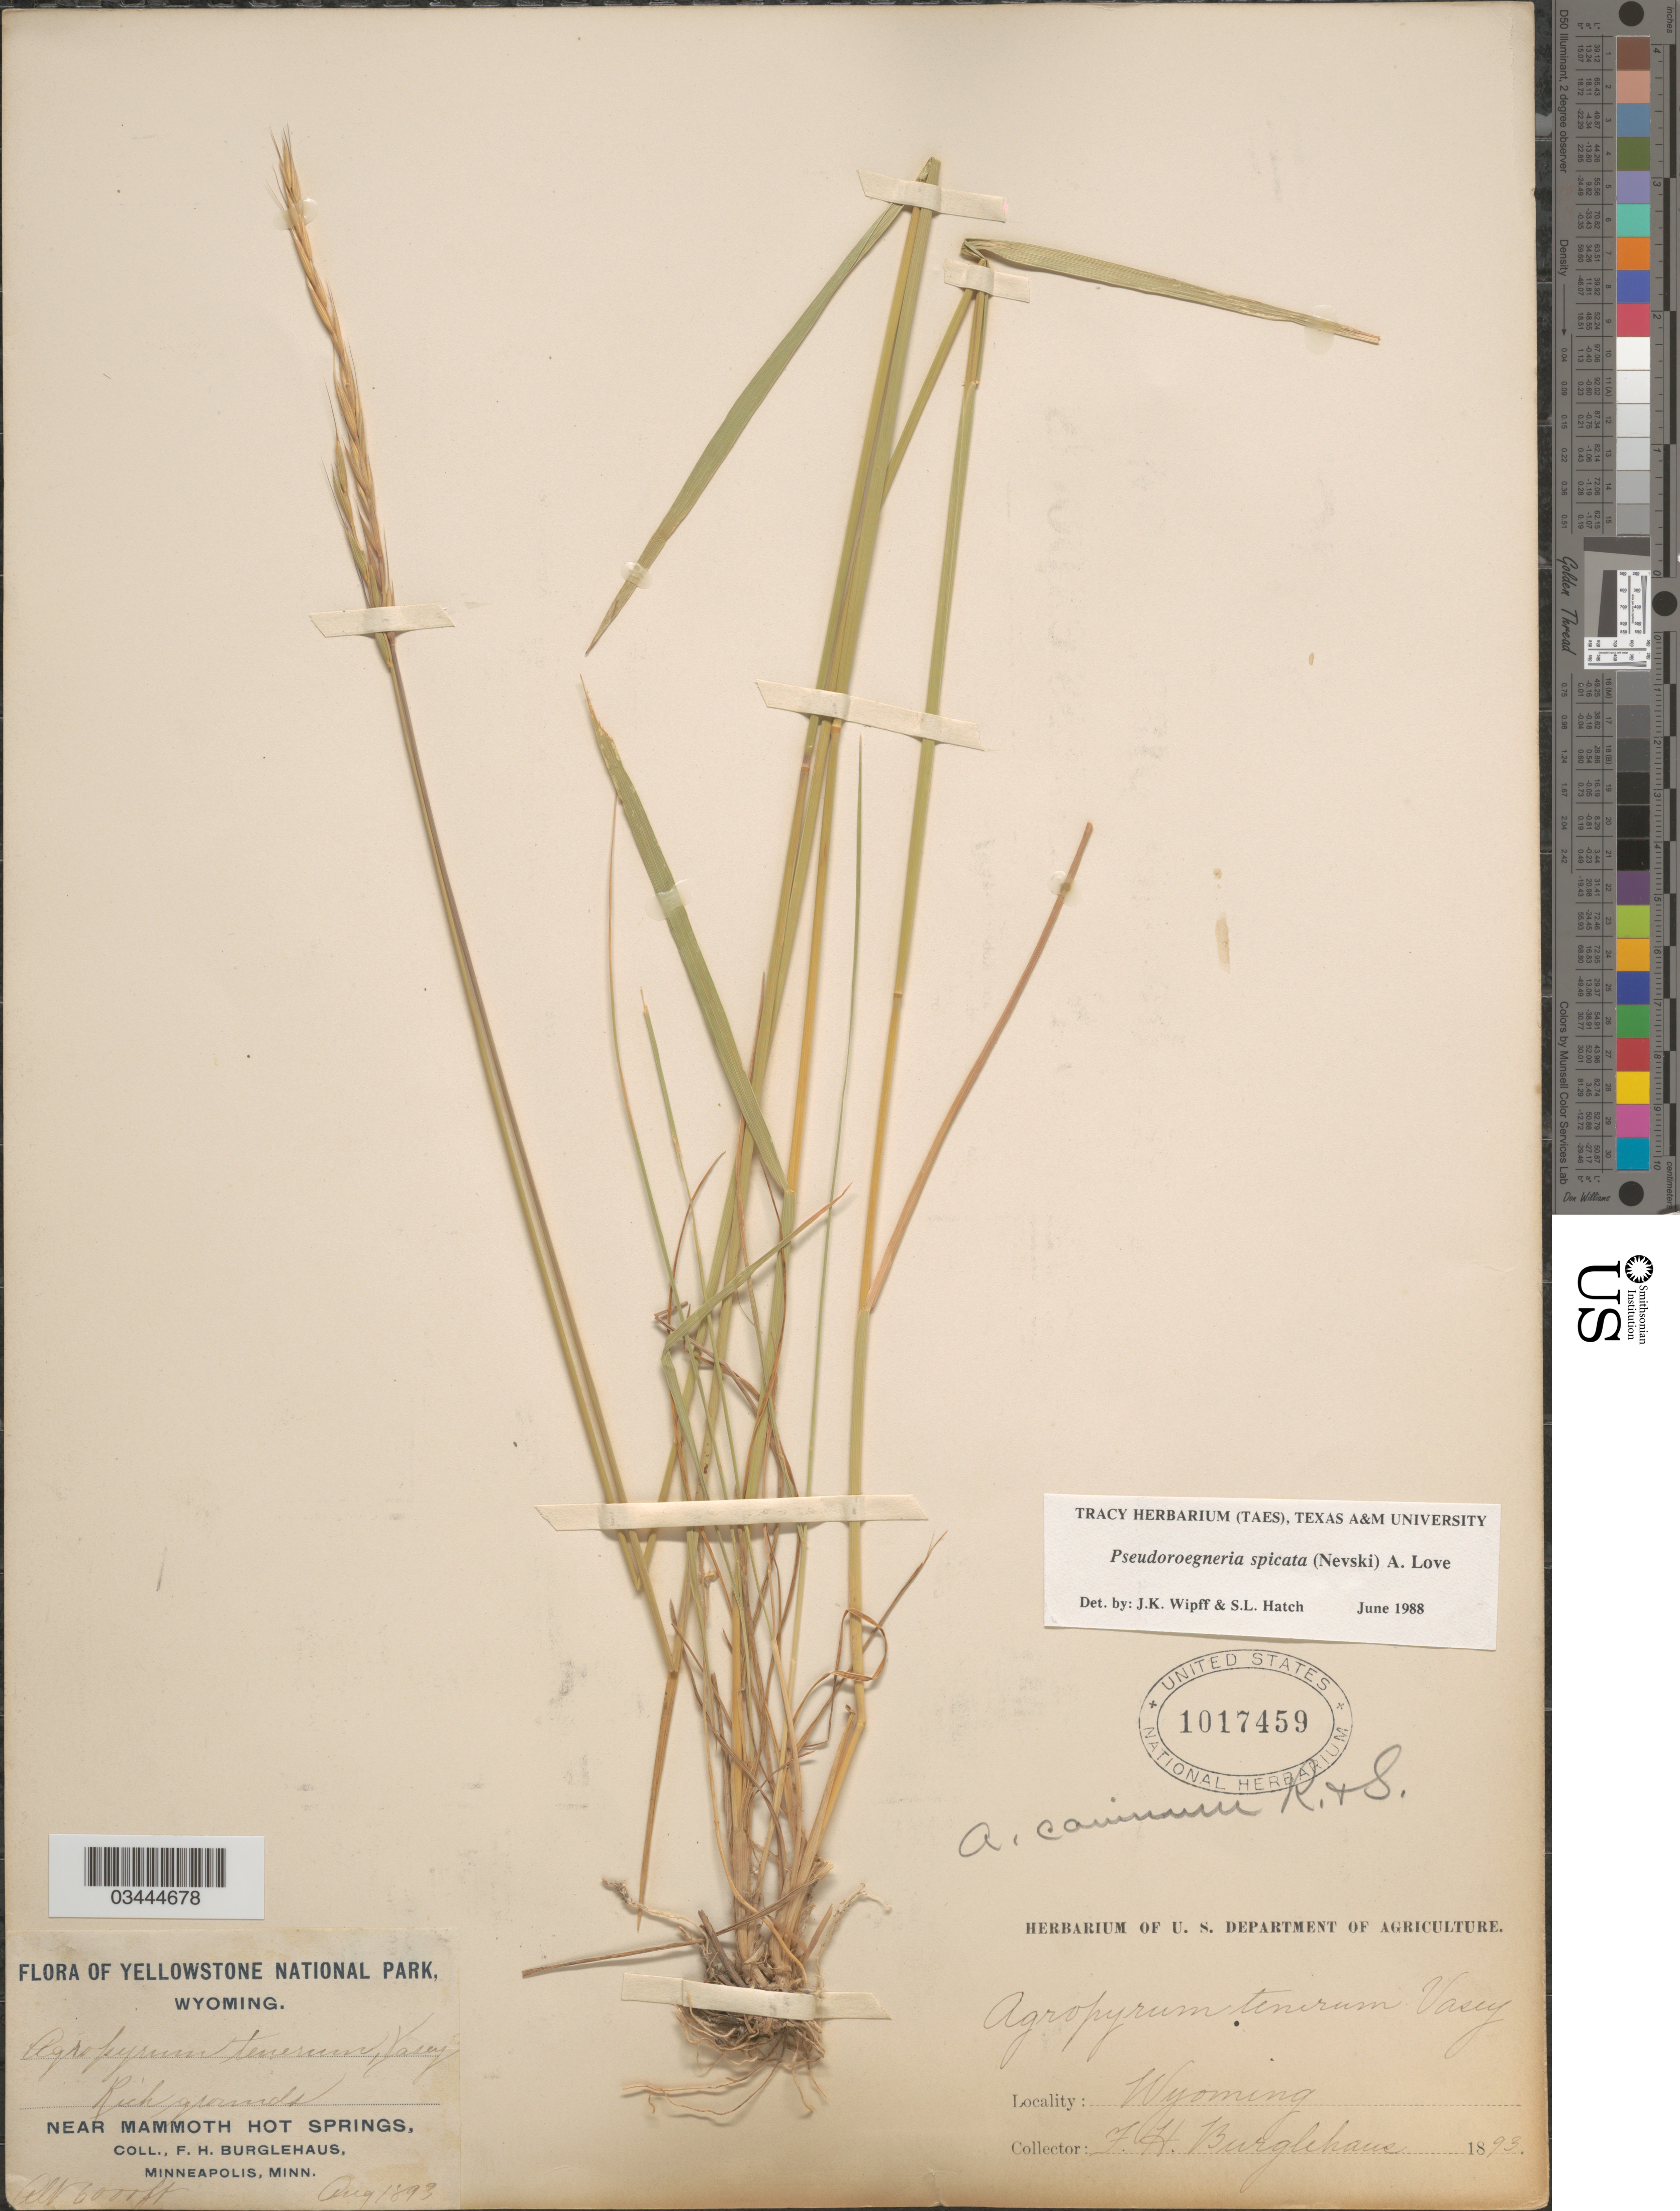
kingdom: Plantae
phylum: Tracheophyta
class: Liliopsida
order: Poales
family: Poaceae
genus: Pseudoroegneria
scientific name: Pseudoroegneria spicata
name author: (Pursh) Á. Löve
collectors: F. Burglehaus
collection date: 1893-08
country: United States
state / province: Wyoming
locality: Yellowstone National Park. Rich woods. Near Mammoth Hot Springs.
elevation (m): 1829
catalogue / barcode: US 1017459